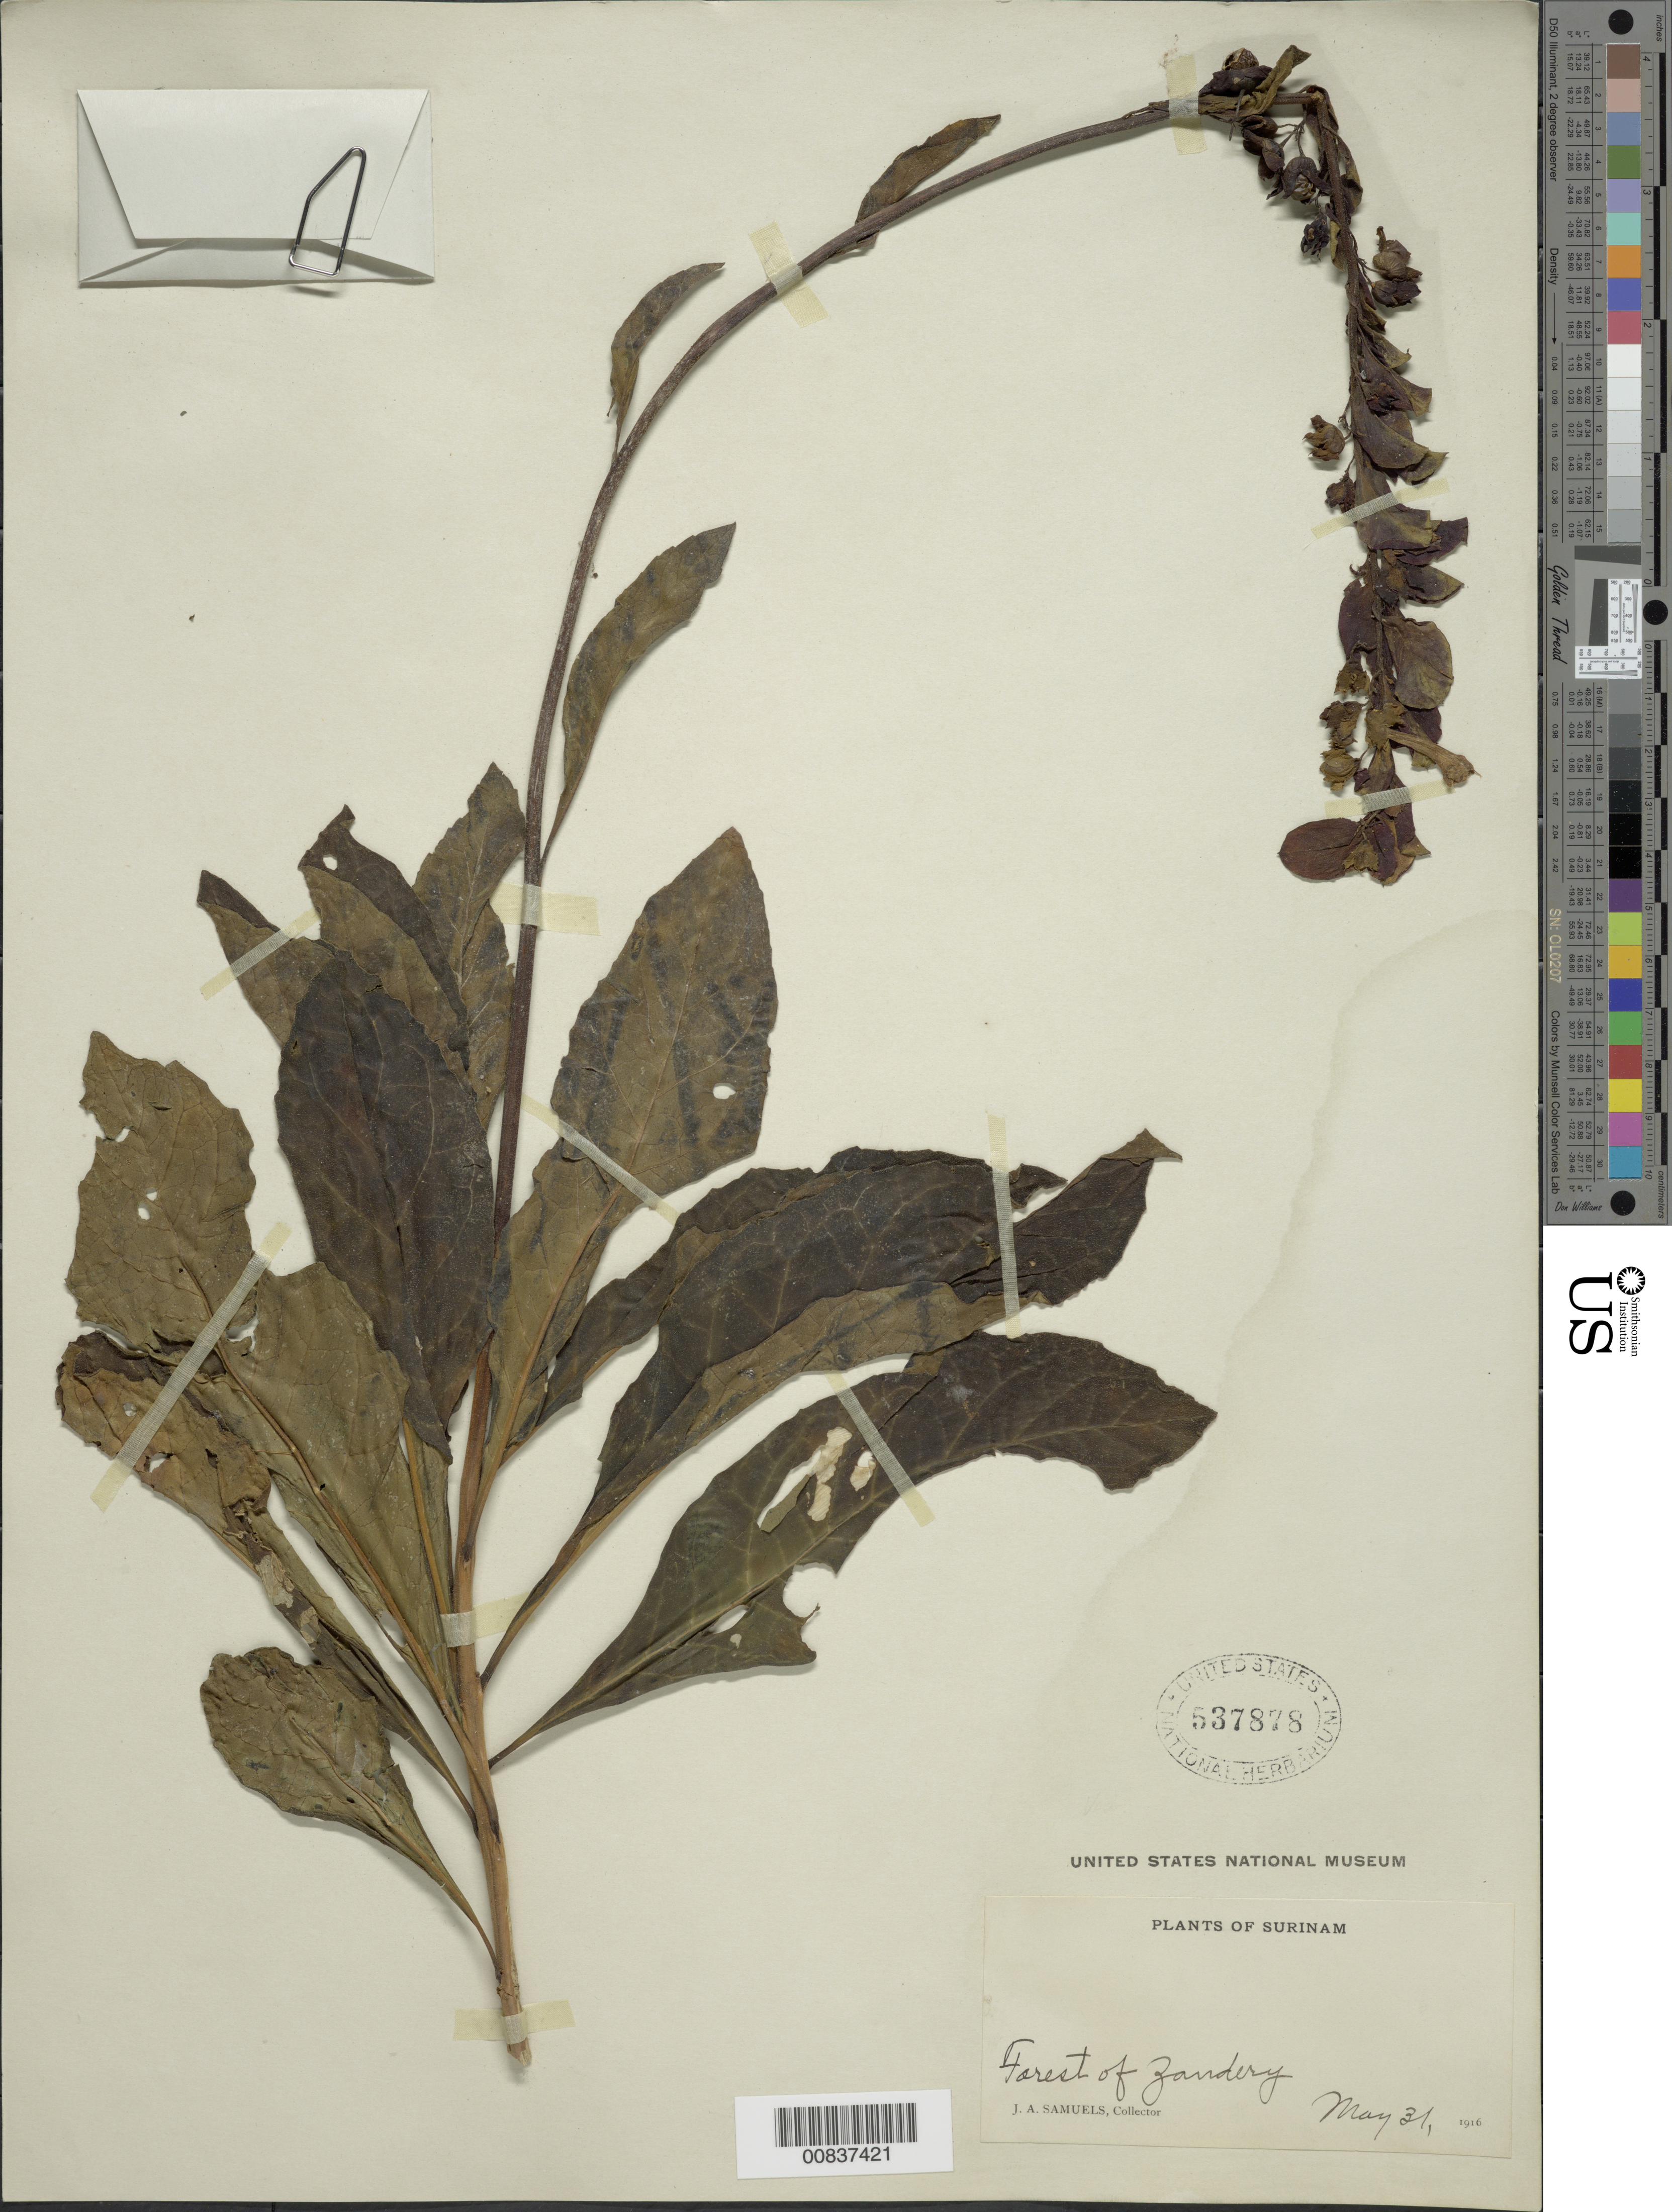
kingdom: Plantae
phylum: Tracheophyta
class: Magnoliopsida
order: Lamiales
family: Lamiaceae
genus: Amasonia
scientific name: Amasonia campestris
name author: (Aubl.) Moldenke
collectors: J. A. Samuels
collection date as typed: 31-May-16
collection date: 1916-05-31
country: Suriname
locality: Zanderij I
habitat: Forest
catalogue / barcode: US 537878